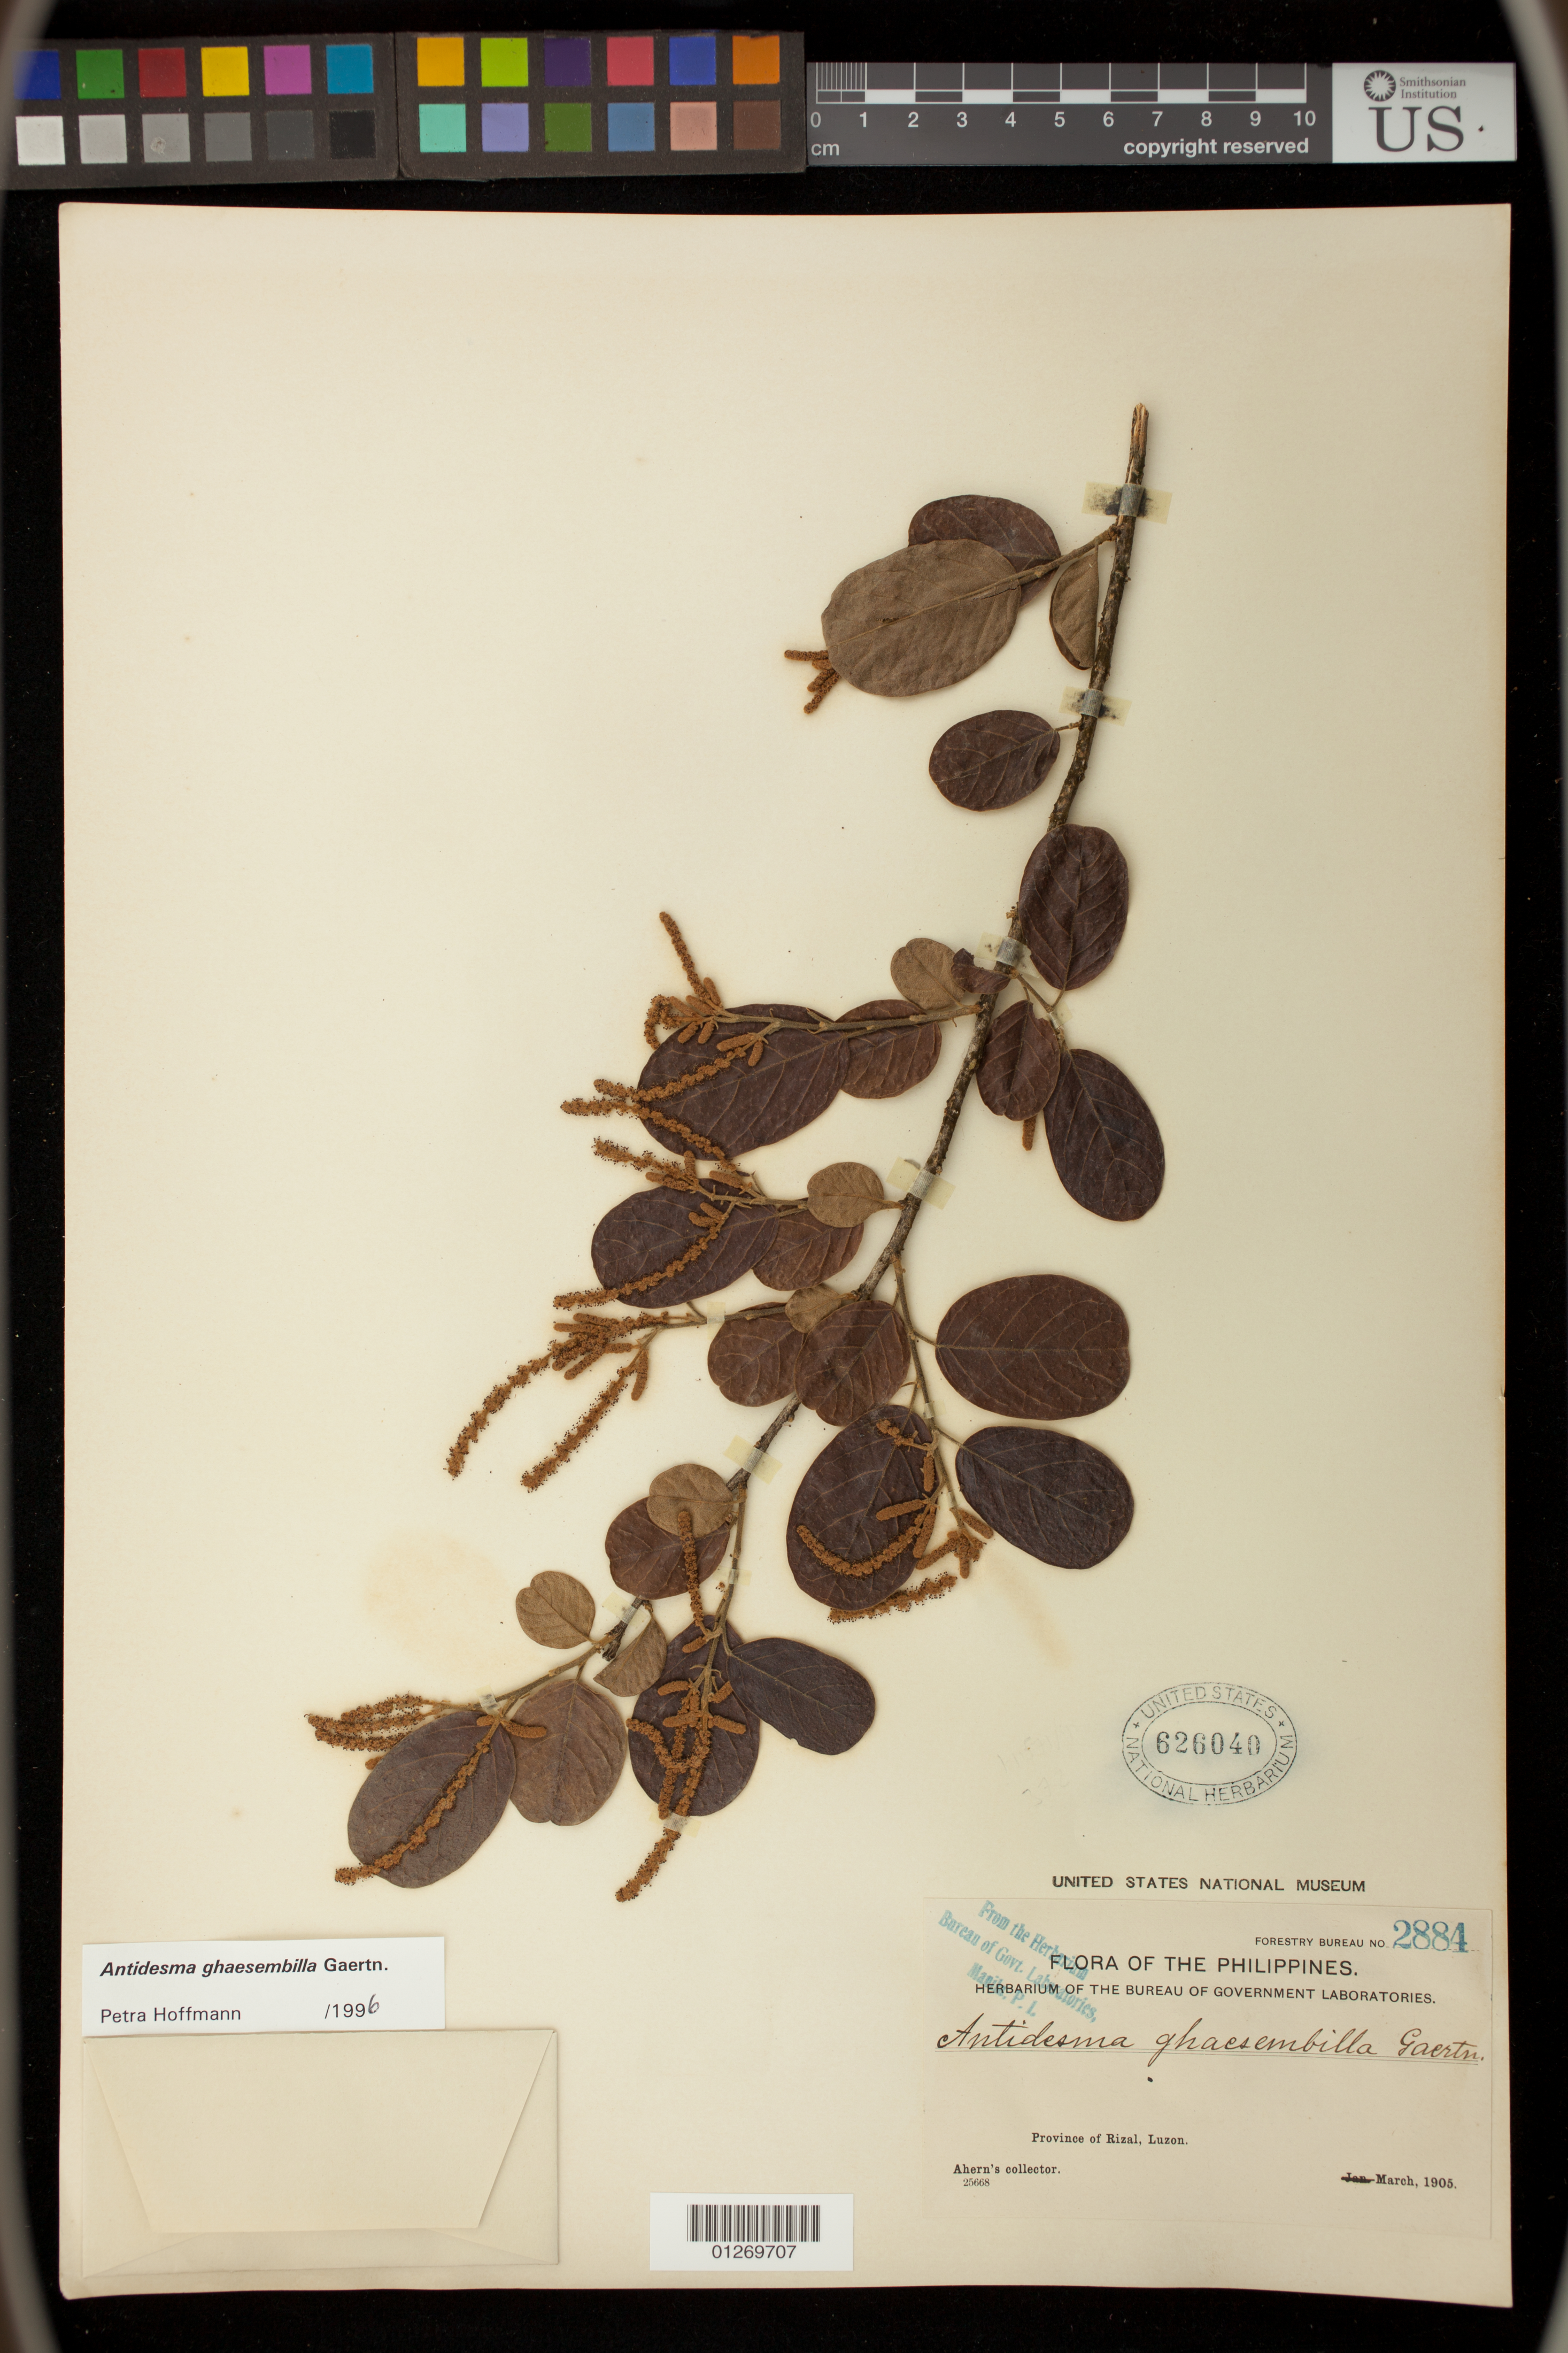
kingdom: Plantae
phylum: Tracheophyta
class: Magnoliopsida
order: Malpighiales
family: Phyllanthaceae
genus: Antidesma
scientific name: Antidesma ghaesembilla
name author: Gaertn.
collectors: -. Ahern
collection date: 1905-03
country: Philippines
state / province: Calabarzon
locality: Province of Rizal, Luzon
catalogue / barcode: US 626040